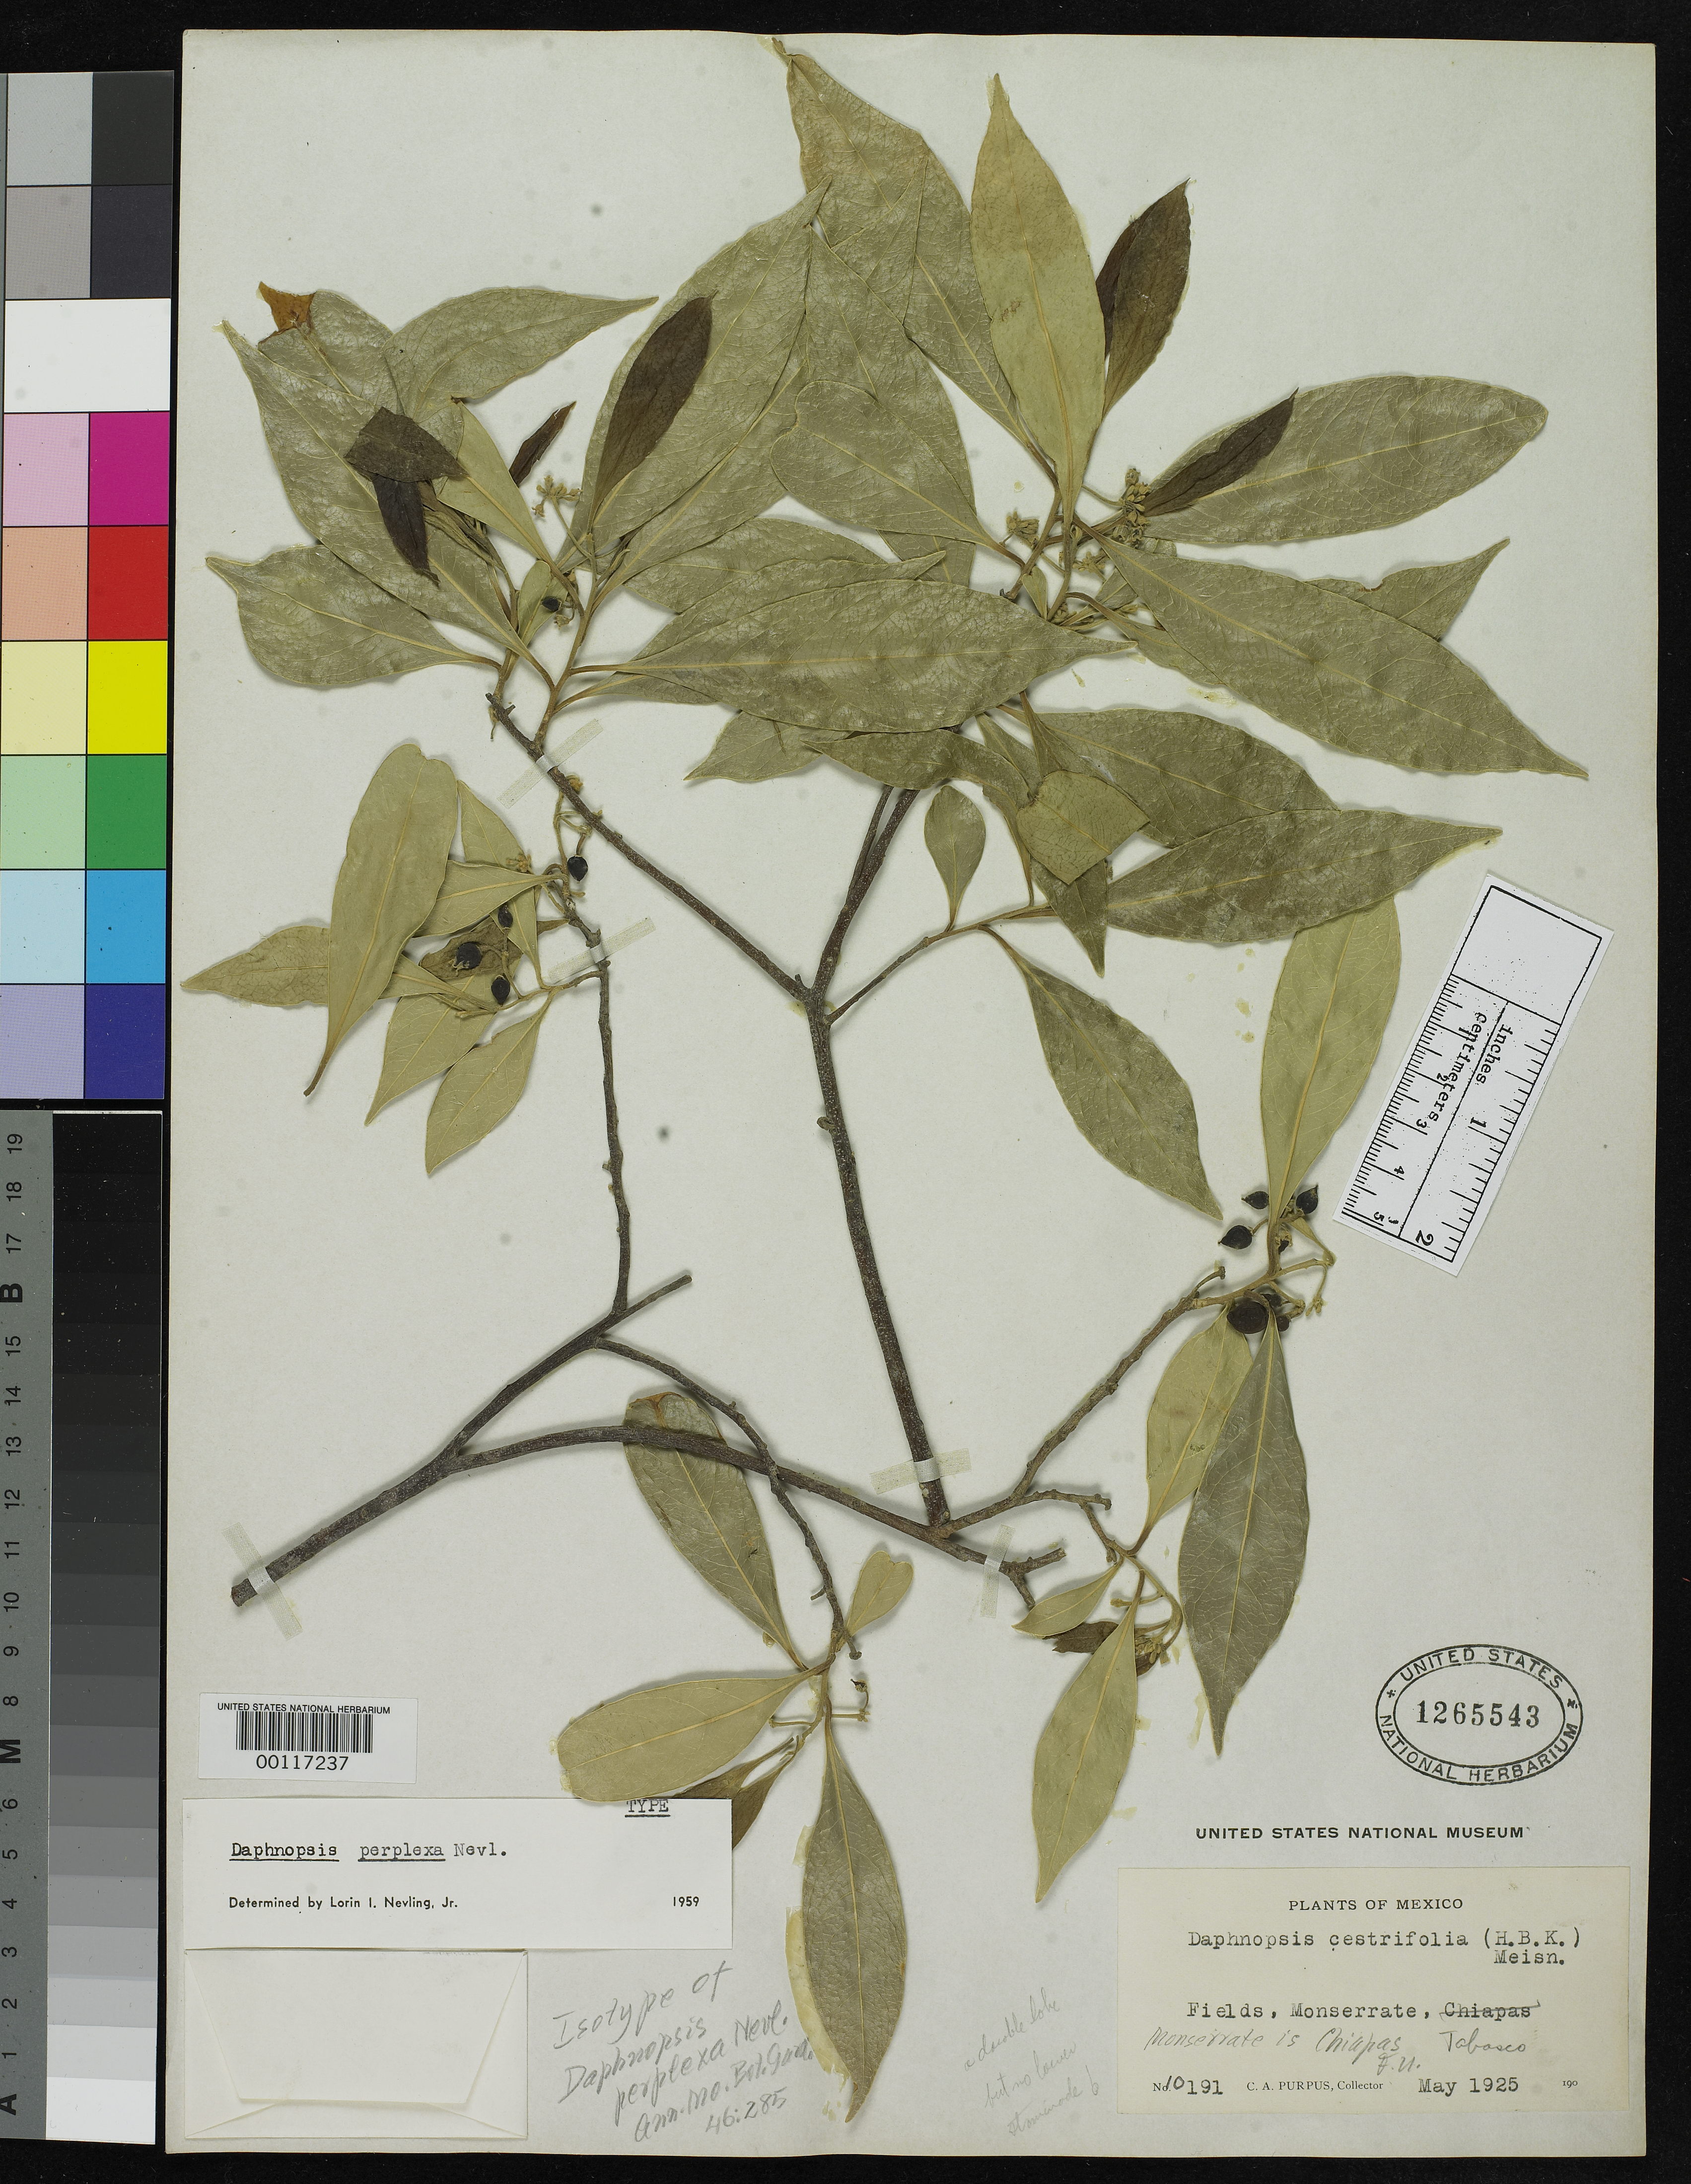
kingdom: Plantae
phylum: Tracheophyta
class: Magnoliopsida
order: Malvales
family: Thymelaeaceae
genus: Daphnopsis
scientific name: Daphnopsis perplexa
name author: Nevling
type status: Isotype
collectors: C. A. Purpus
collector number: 10191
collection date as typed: May 1925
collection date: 1925-05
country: Mexico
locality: Monserrate.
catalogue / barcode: US 1265543